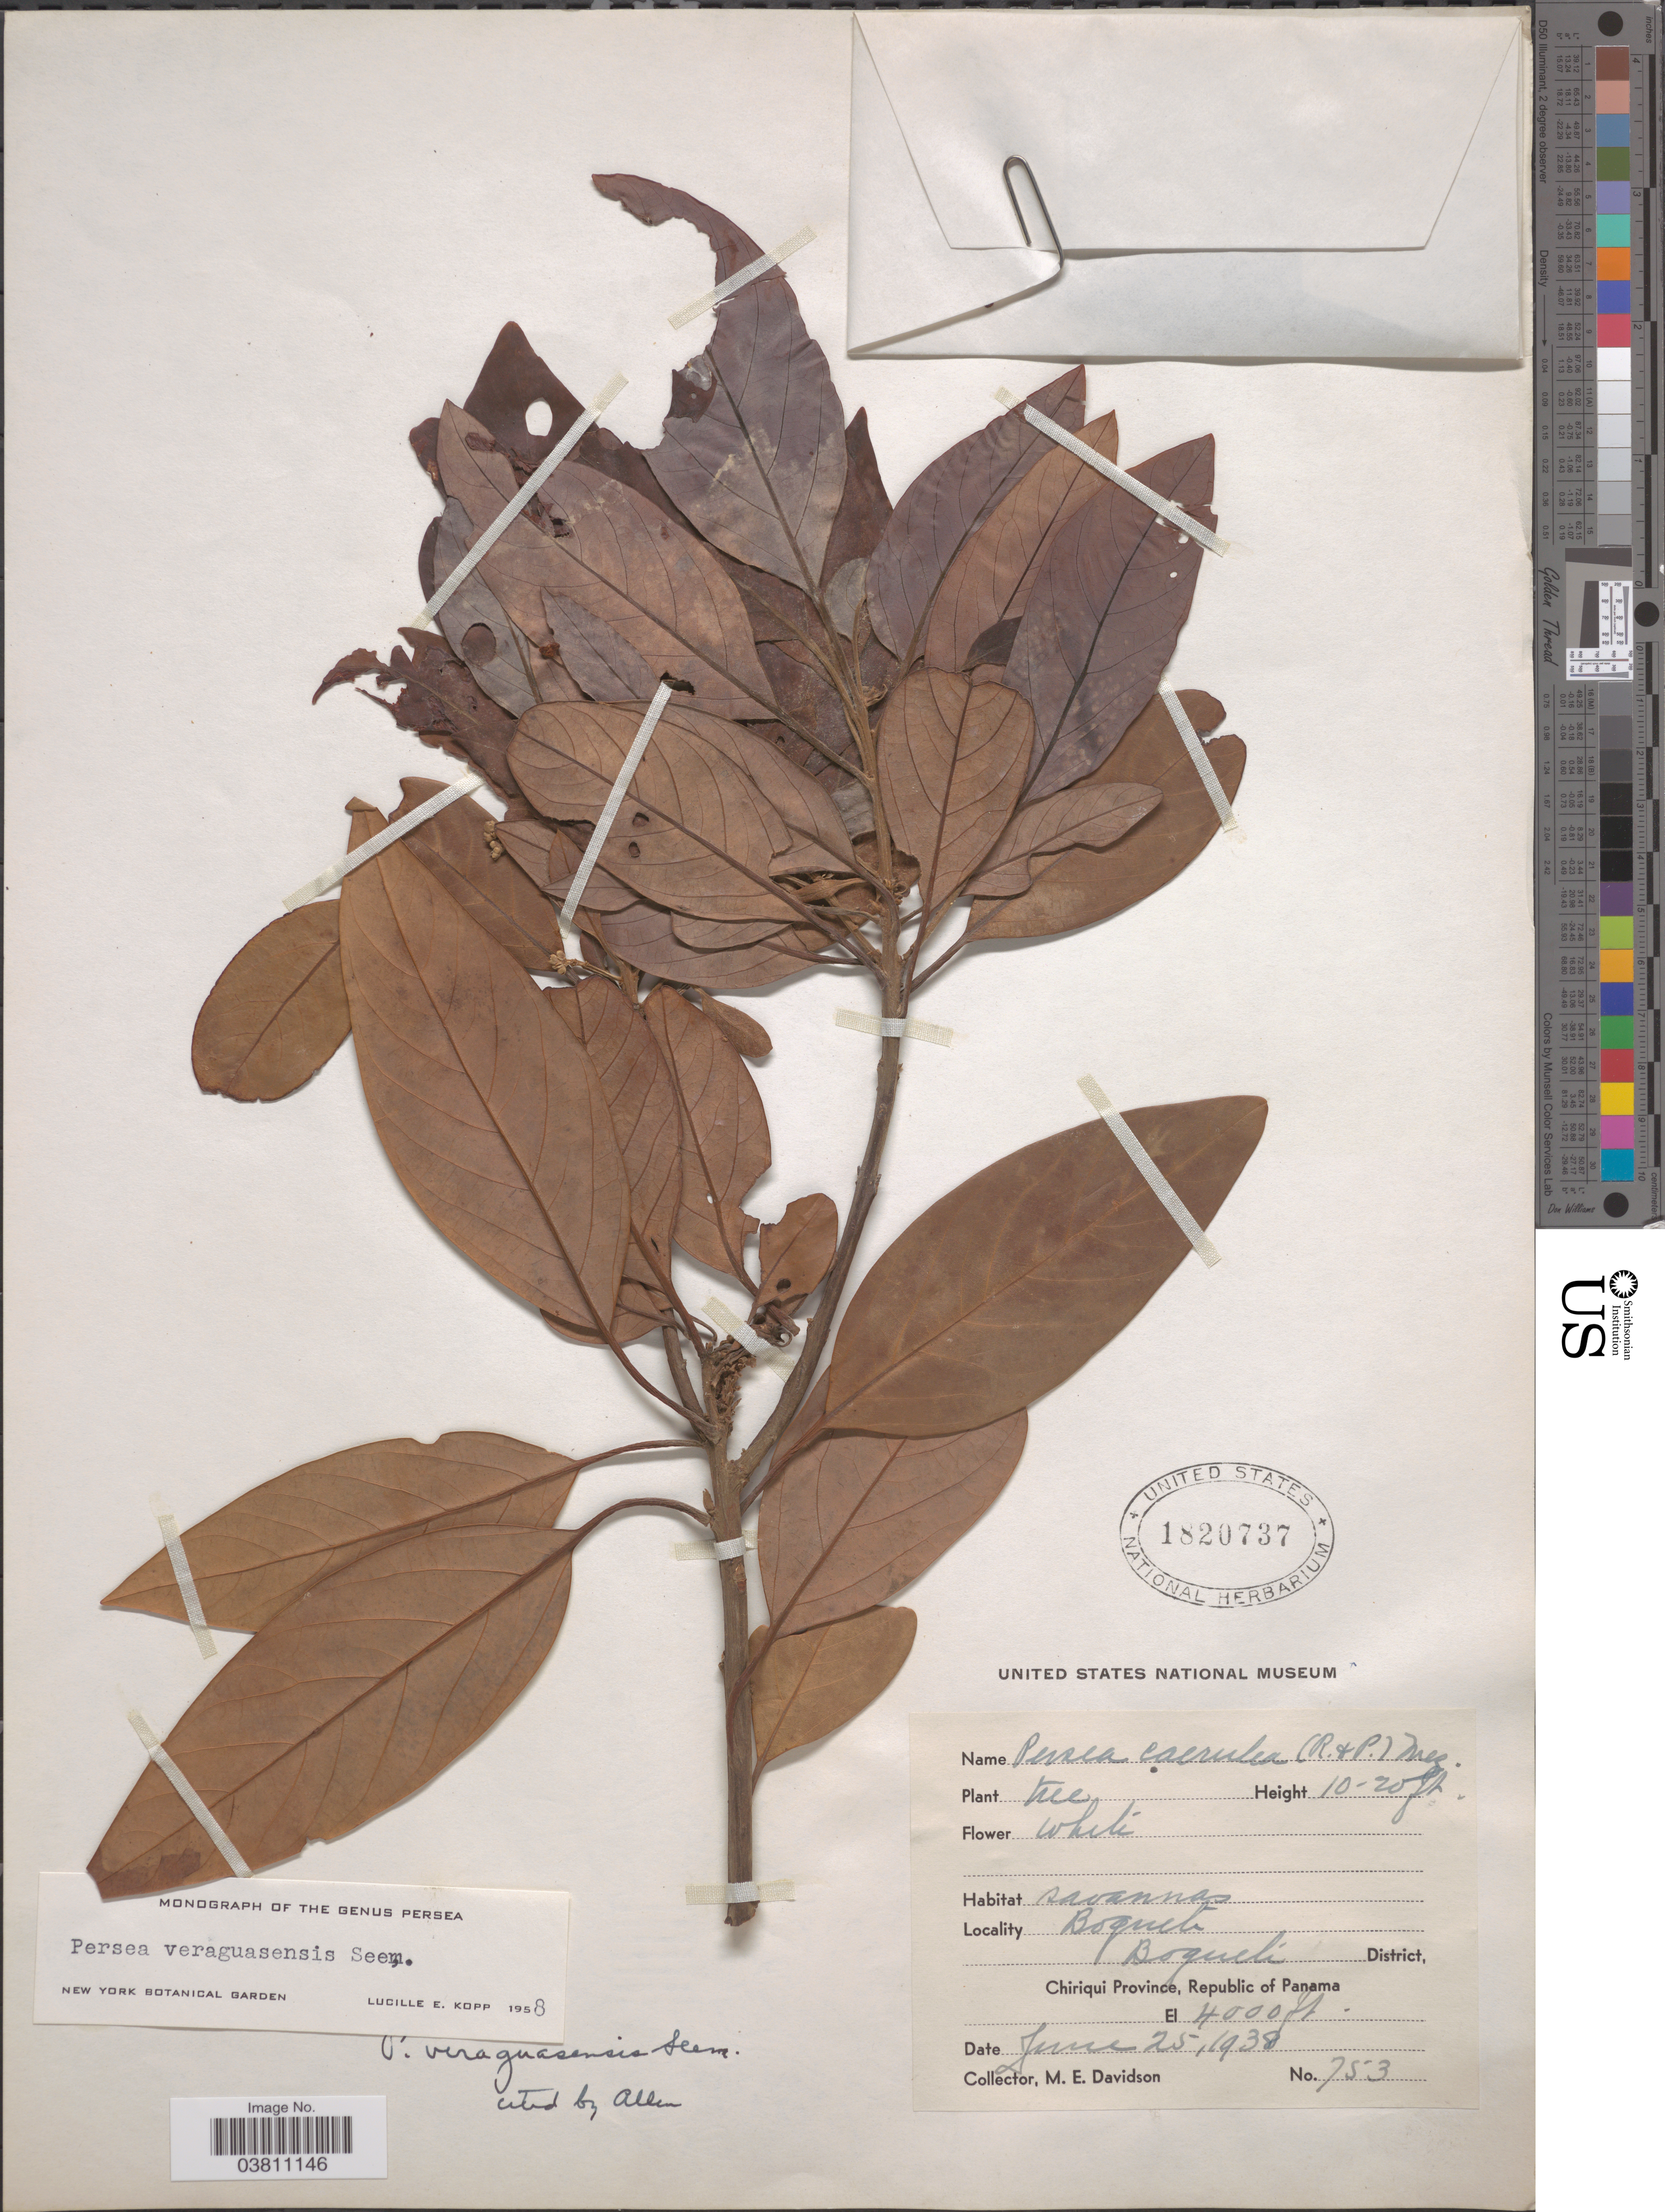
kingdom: Plantae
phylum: Tracheophyta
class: Magnoliopsida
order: Laurales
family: Lauraceae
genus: Persea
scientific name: Persea veraguasensis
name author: Seem.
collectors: M. E. Davidson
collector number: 753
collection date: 1938-06-25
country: Panama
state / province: Chiriqui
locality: Boquete. Boquete District, Republic of Panama.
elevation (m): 1219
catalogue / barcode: US 1820737